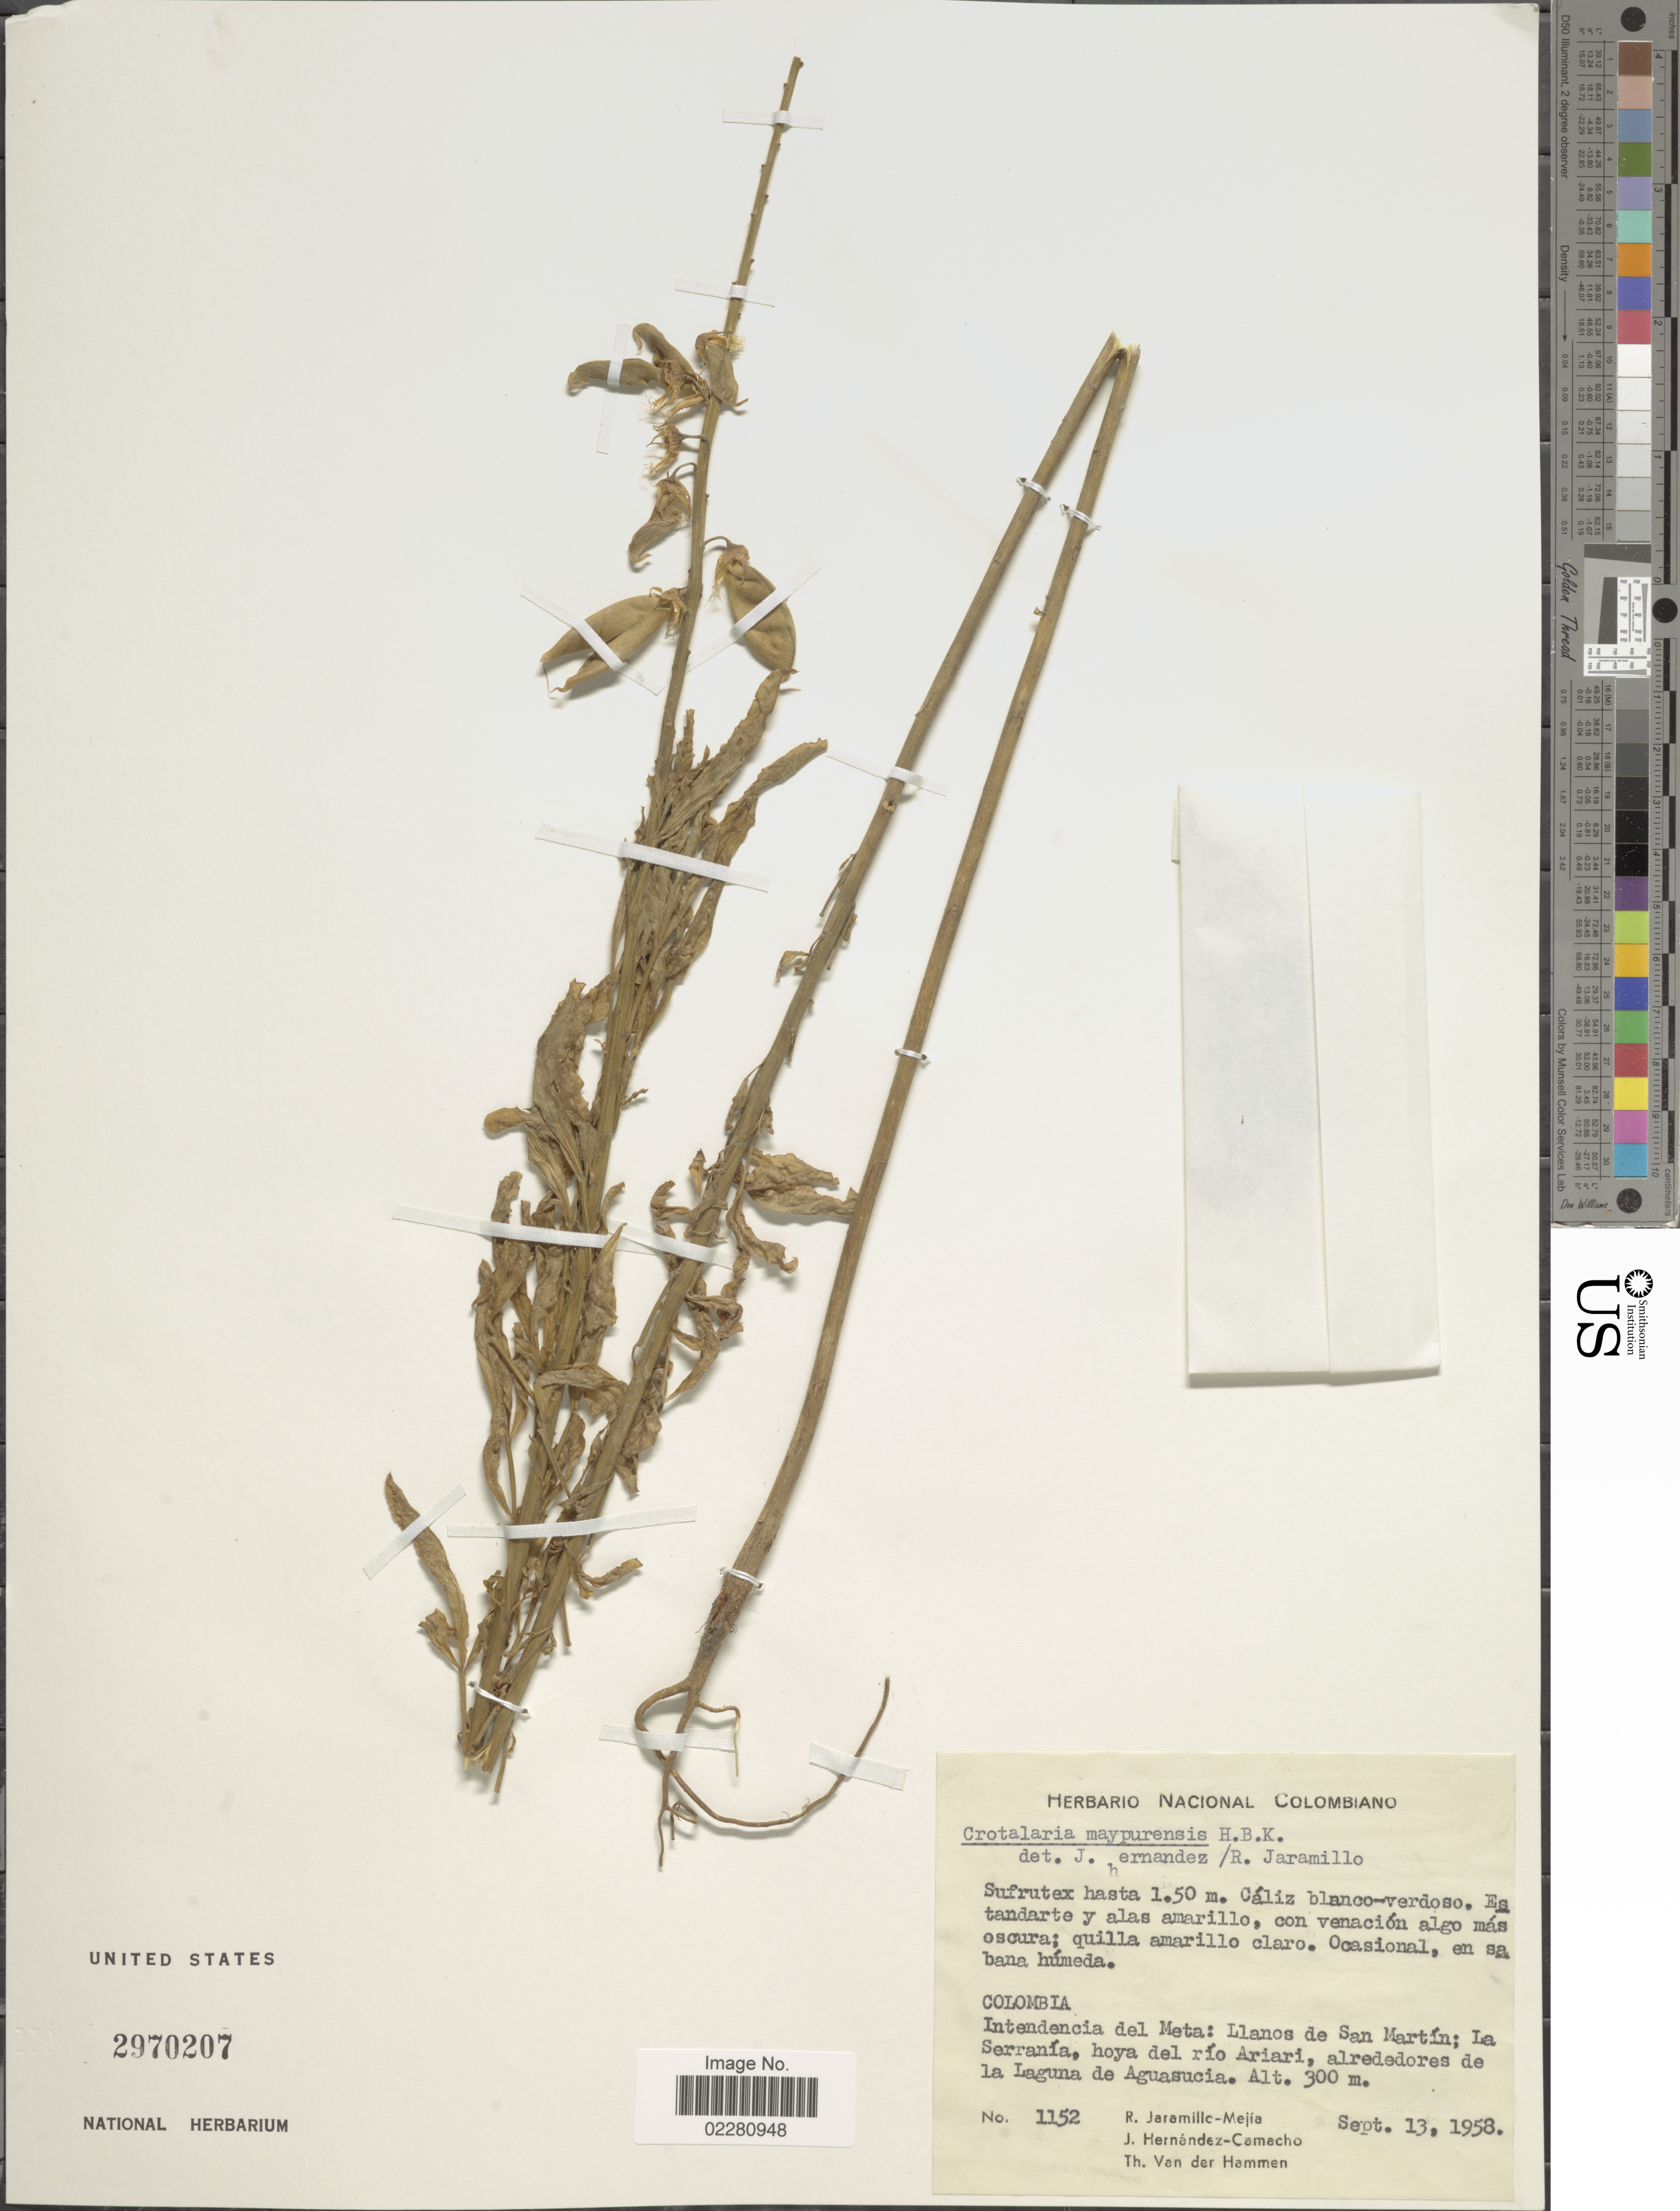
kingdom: Plantae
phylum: Tracheophyta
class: Magnoliopsida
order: Fabales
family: Fabaceae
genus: Crotalaria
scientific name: Crotalaria maypurensis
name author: Kunth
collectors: R. Jaramillo M., J. Hernández-Camacho & T. Hammen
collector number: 1152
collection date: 1958-09-13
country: Colombia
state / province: Meta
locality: Llanos de San Martin, La Serrania, hoya del rio Ariari, alredcedores de la Laguna de Aguasucia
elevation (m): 300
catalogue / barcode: US 2970207